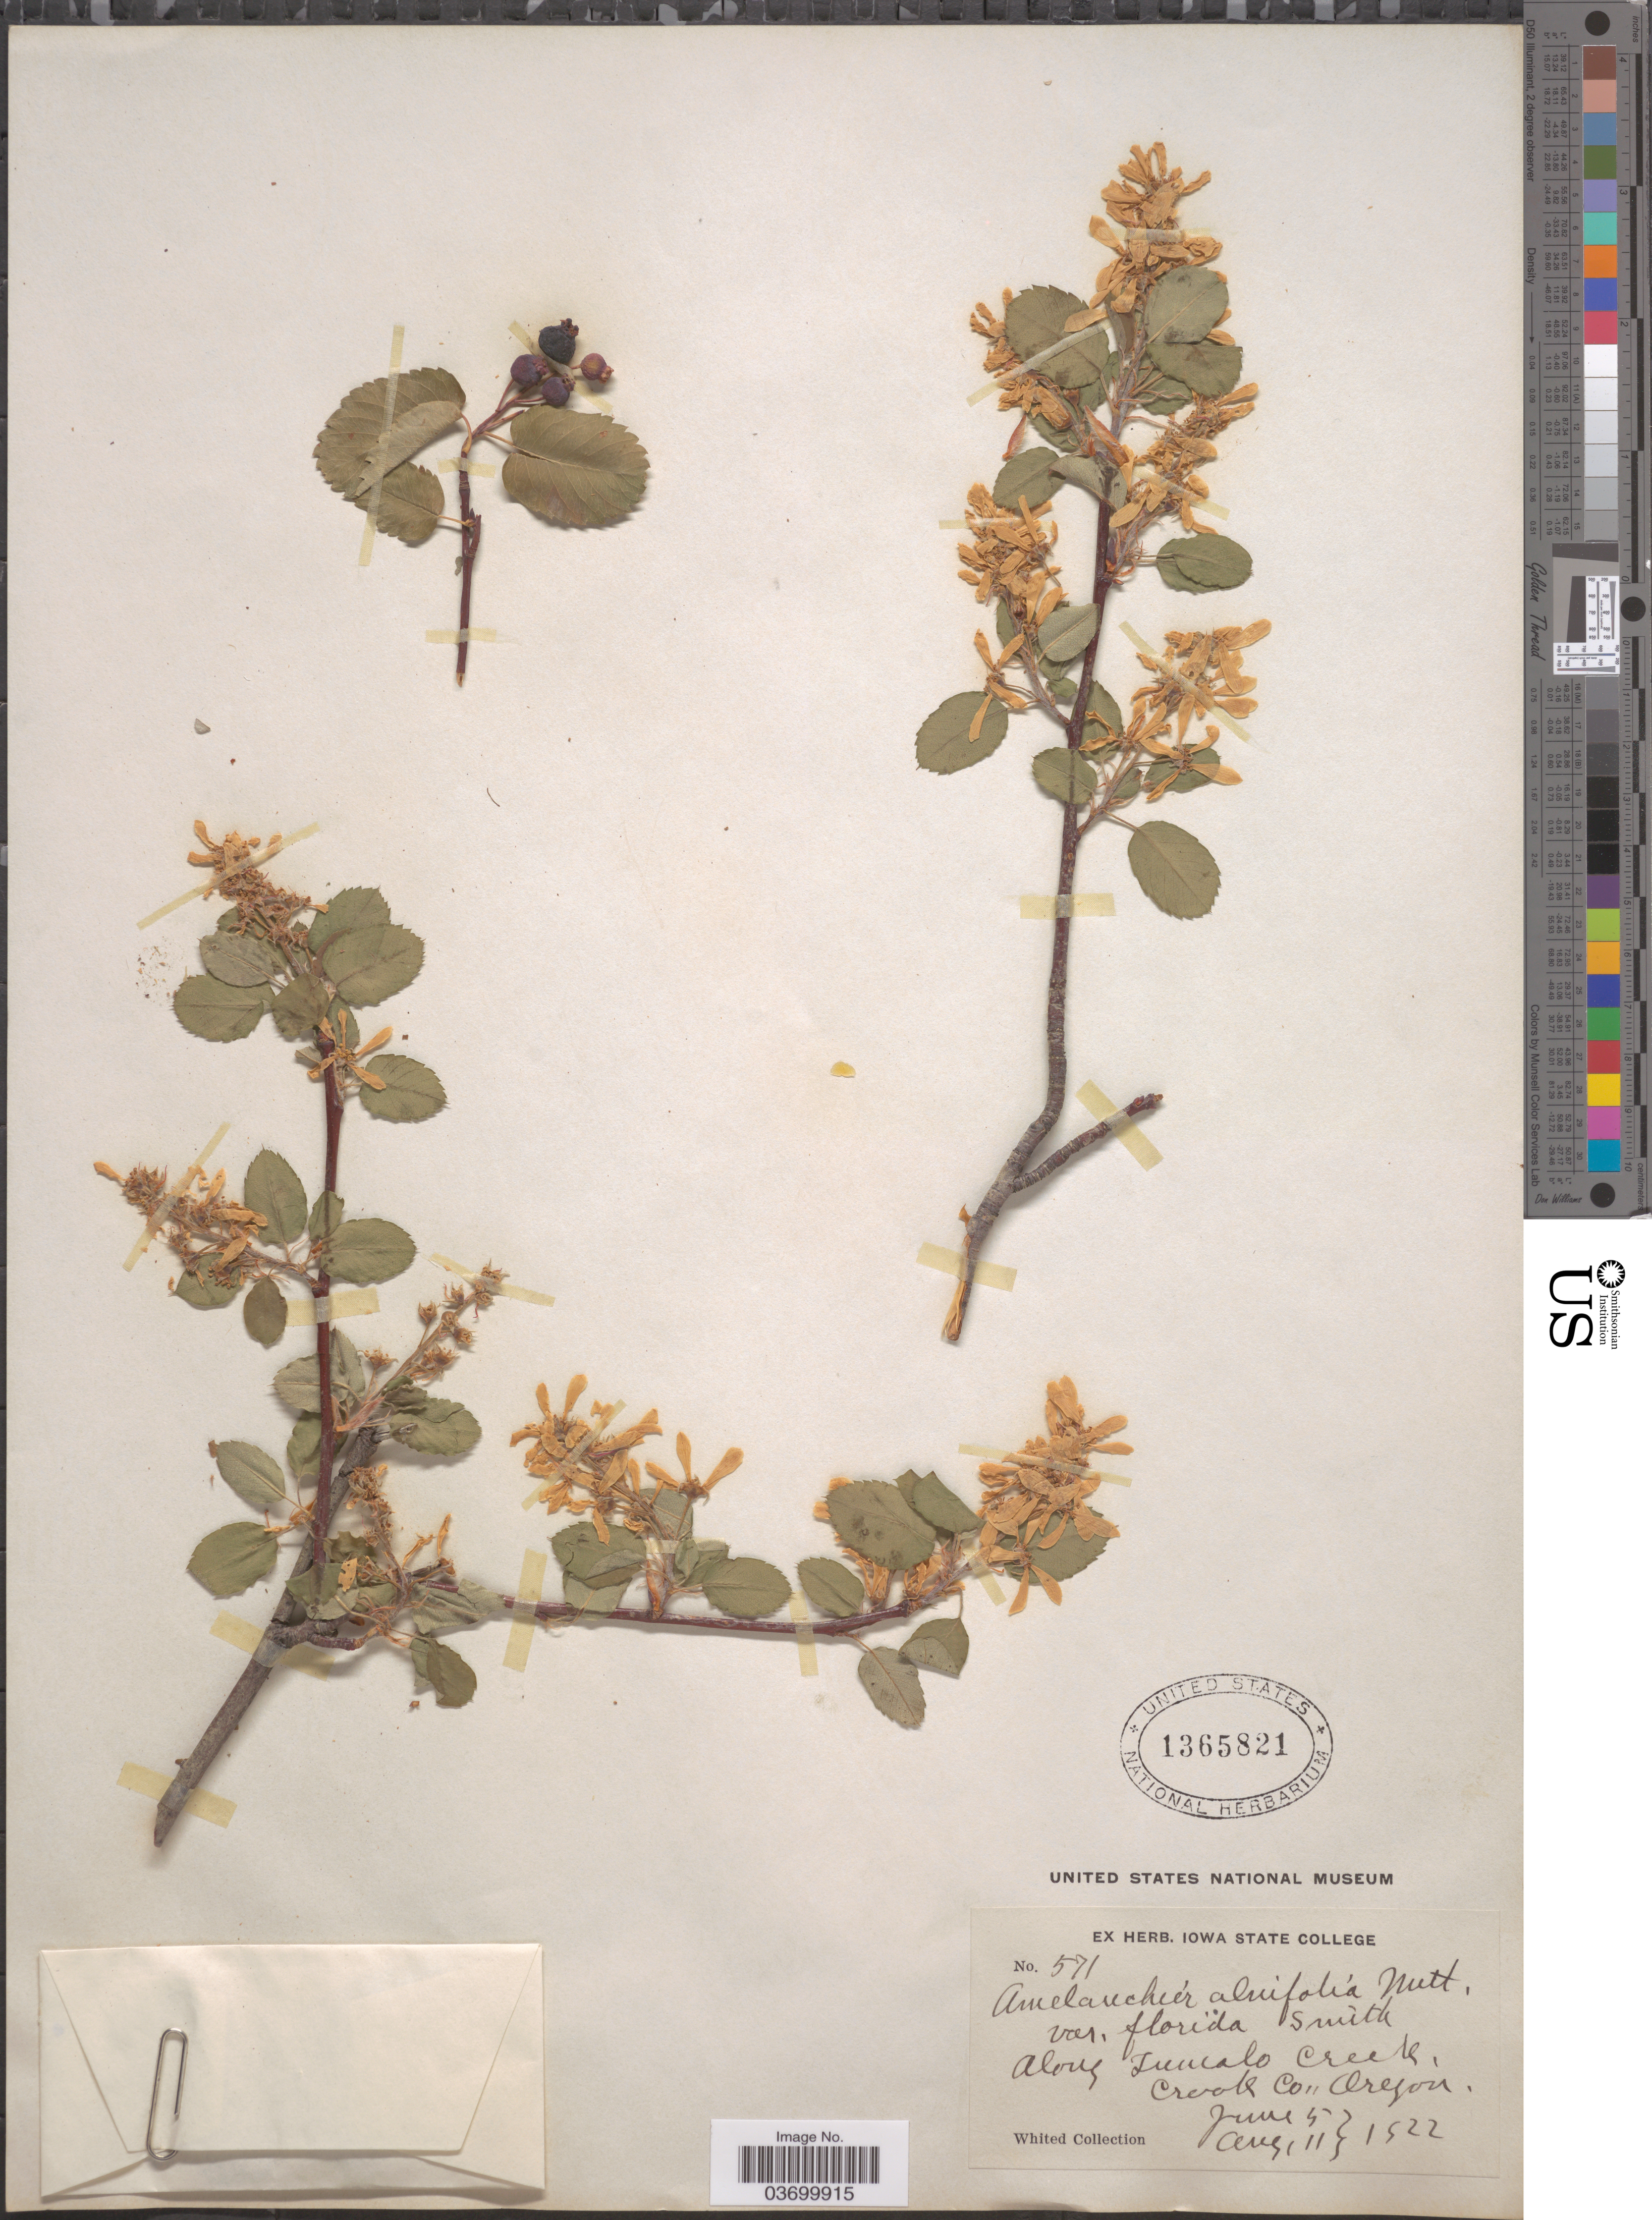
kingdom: Plantae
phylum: Tracheophyta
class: Magnoliopsida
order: Rosales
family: Rosaceae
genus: Amelanchier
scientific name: Amelanchier alnifolia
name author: (Nutt.) Nutt. ex M. Roem.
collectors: Whited Collection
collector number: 571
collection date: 1922-06-05/1922-08-11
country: United States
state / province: Oregon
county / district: Crook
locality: Along Tumalo Creek, Crook Co.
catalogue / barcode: US 1365821